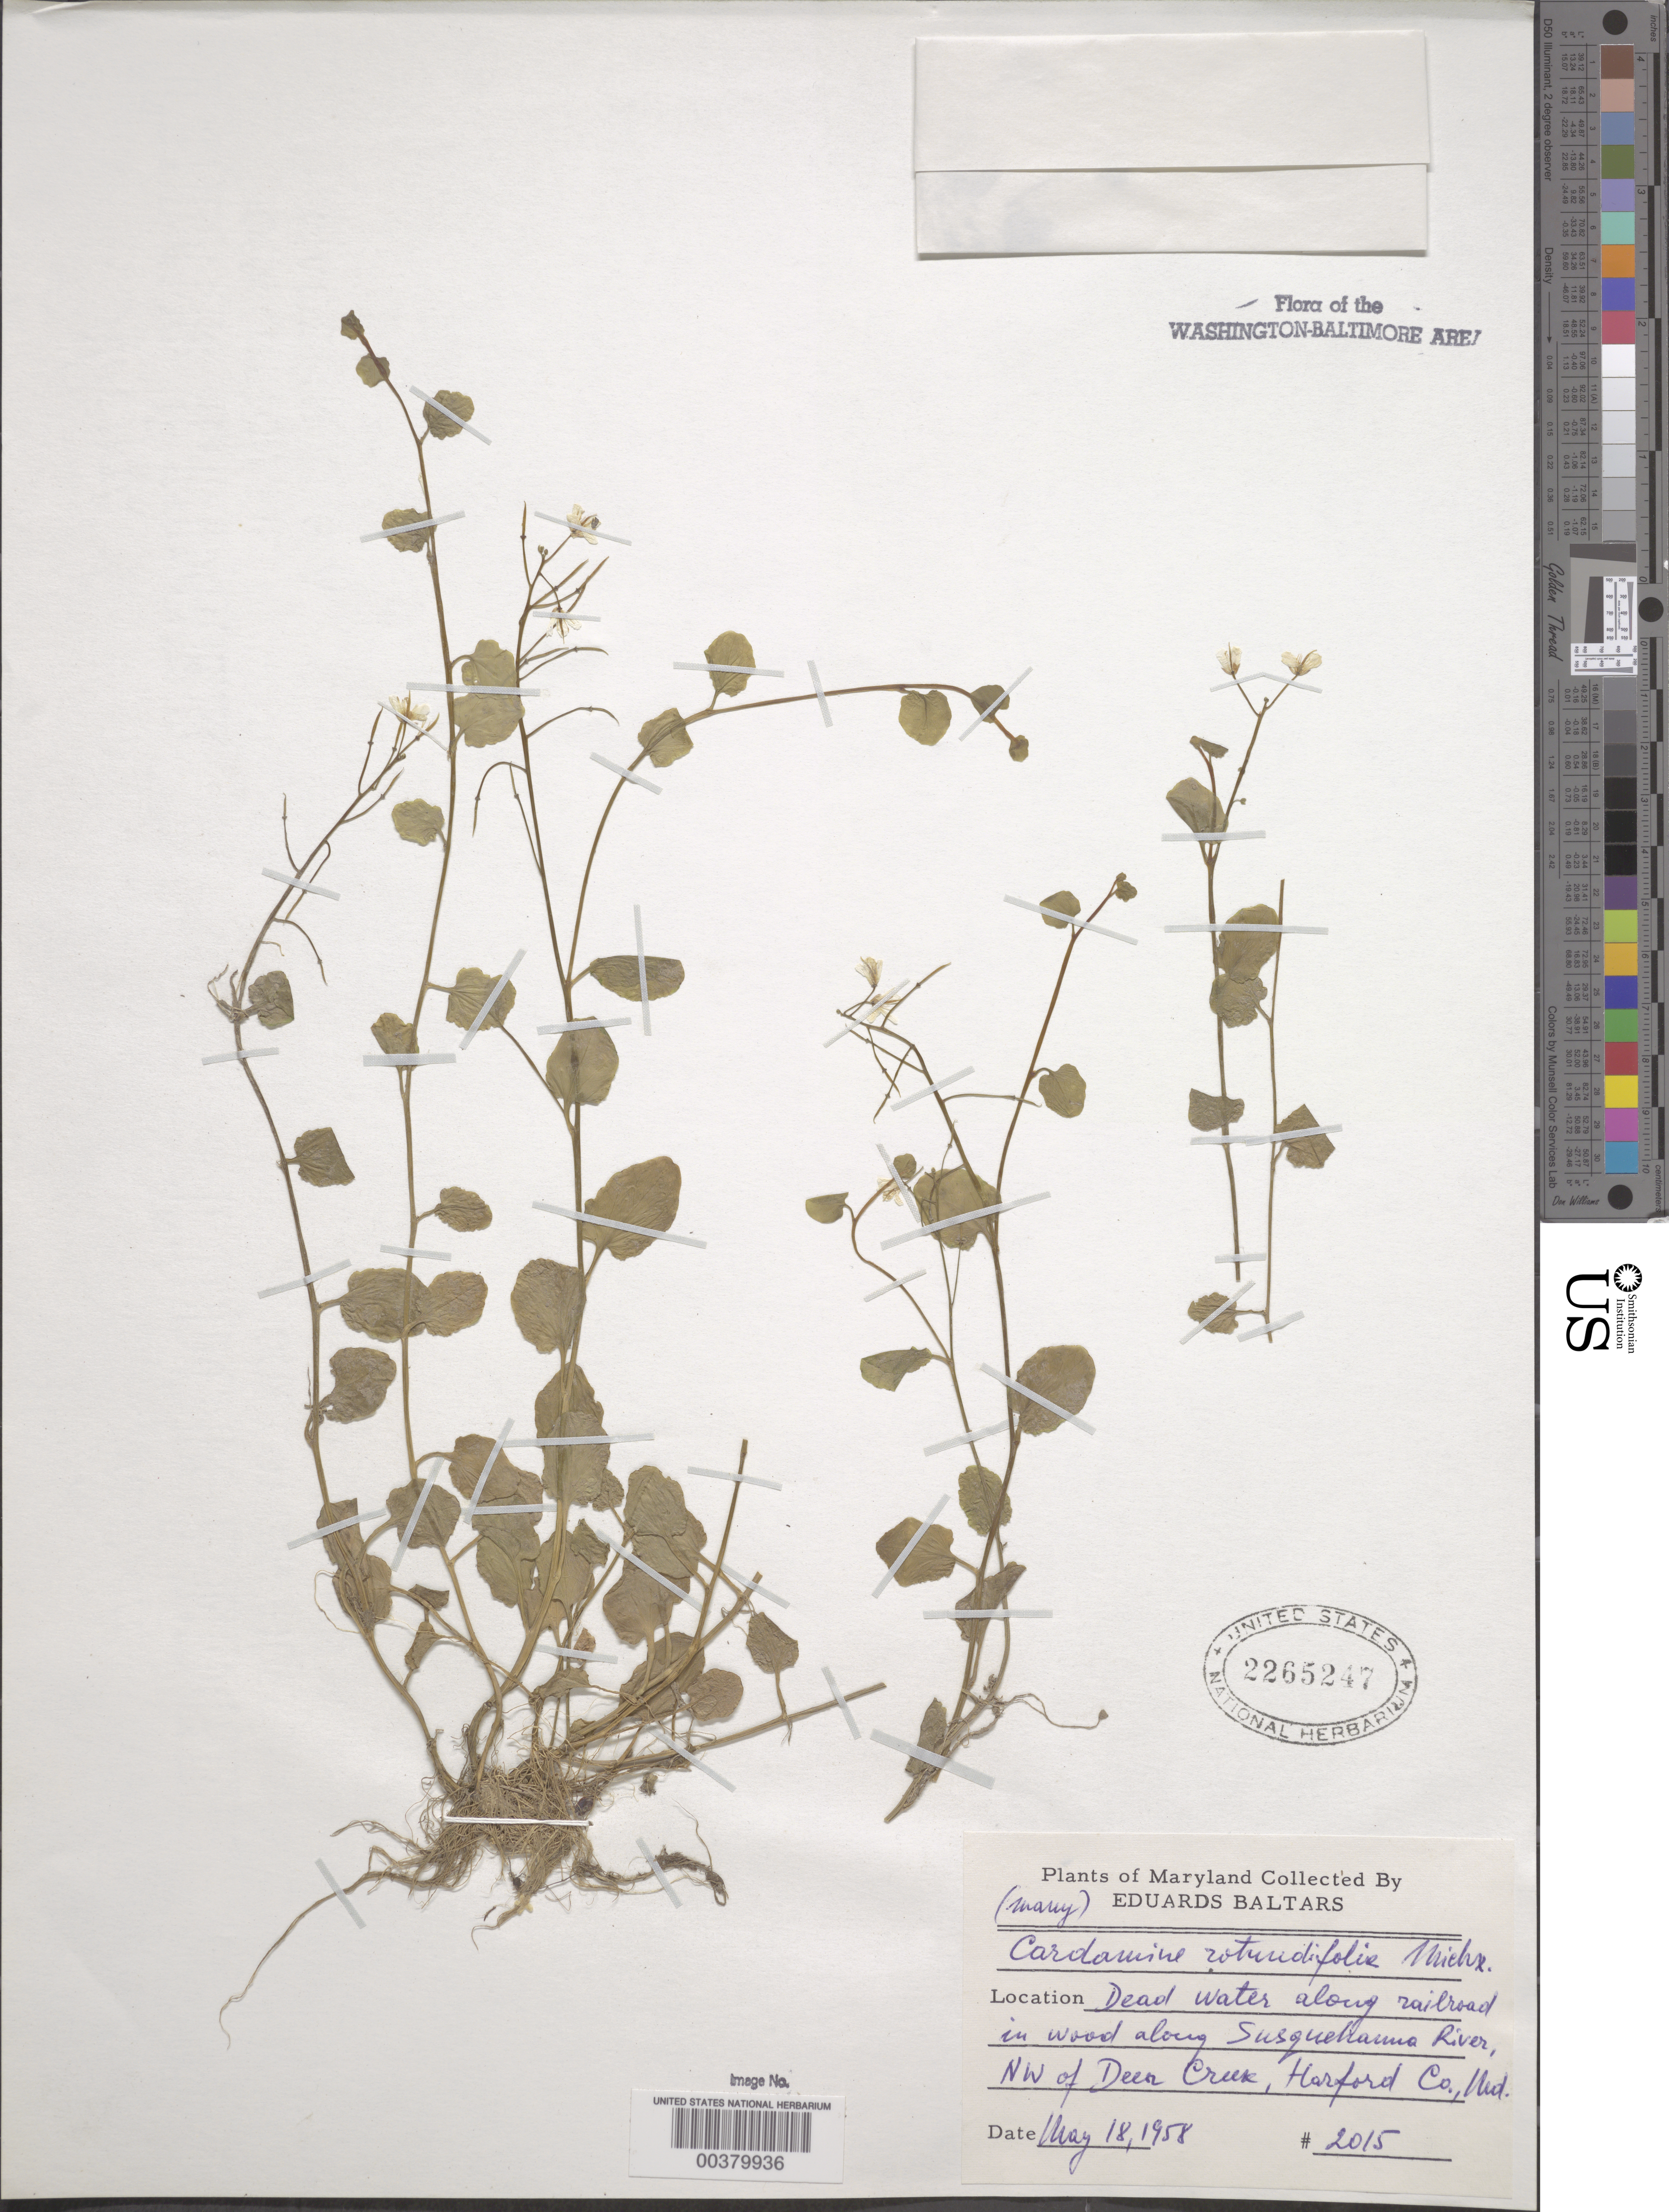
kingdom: Plantae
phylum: Tracheophyta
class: Magnoliopsida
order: Brassicales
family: Brassicaceae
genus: Cardamine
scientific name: Cardamine rotundifolia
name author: Michx.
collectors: E. Baltars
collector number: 2015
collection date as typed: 18 May 1958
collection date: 1958-05-18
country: United States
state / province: Maryland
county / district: Harford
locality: Susquehanna River, NW of Deer Creek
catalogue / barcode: US 2265247